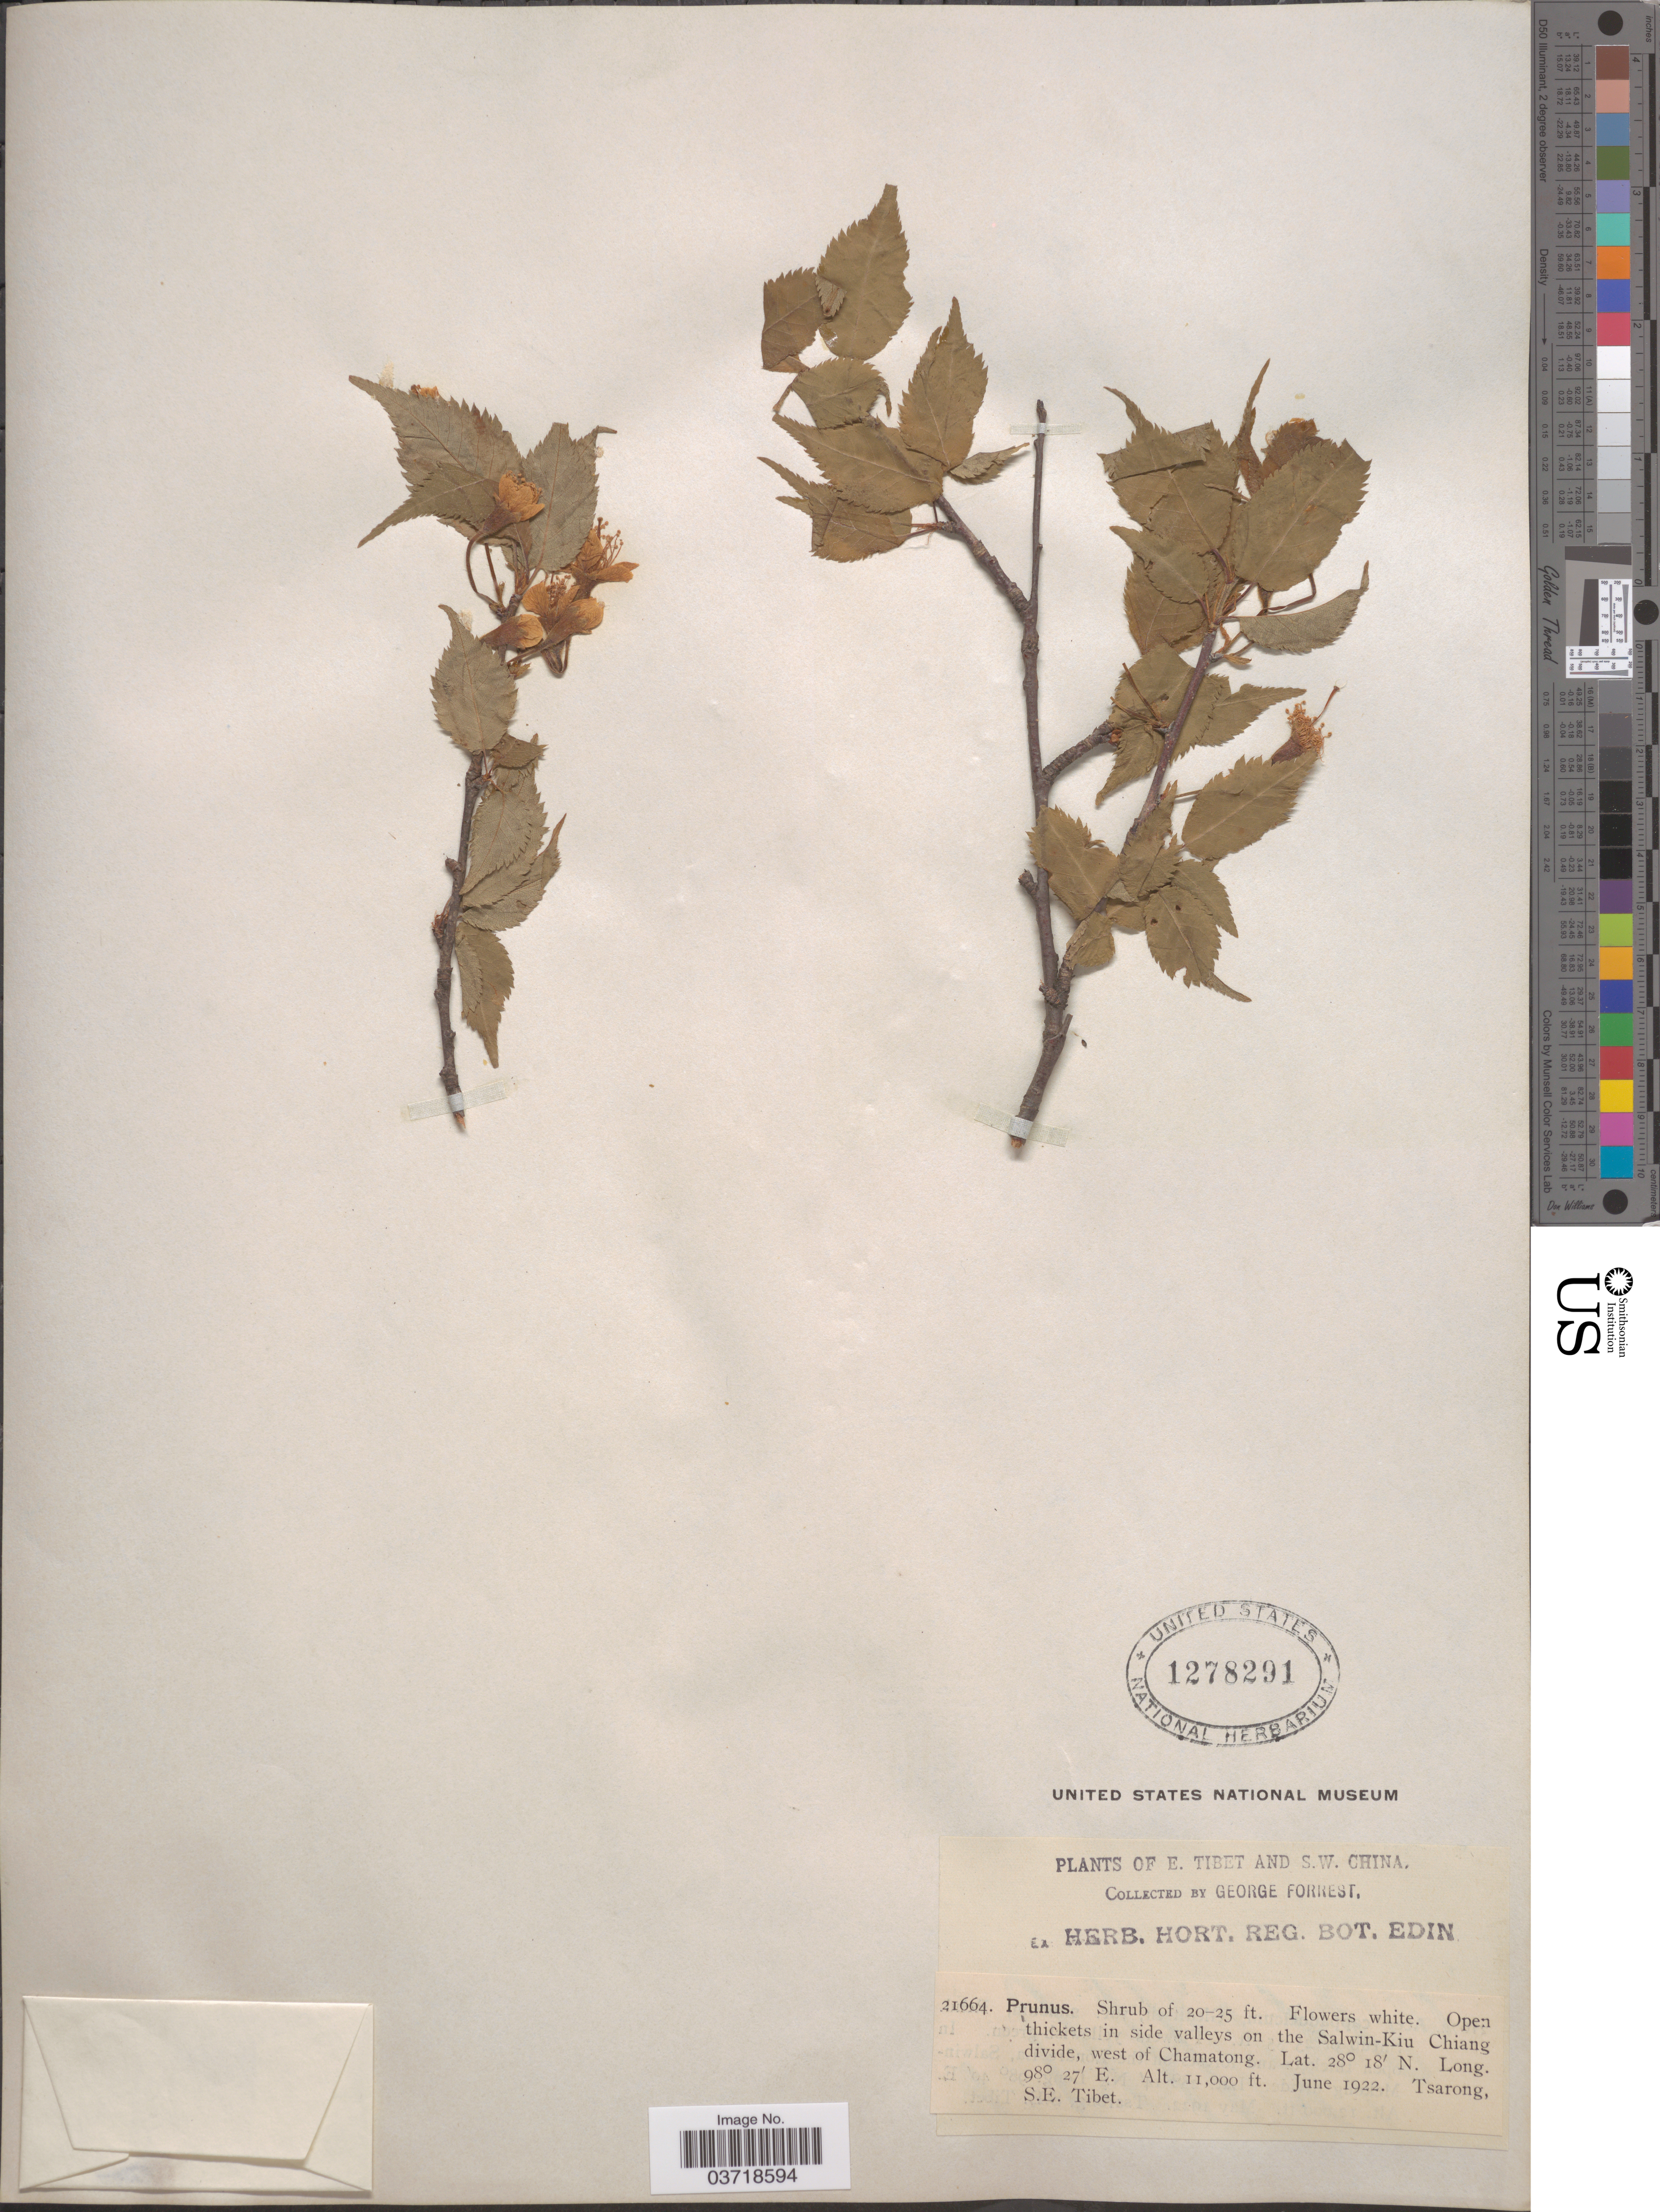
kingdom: Plantae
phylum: Tracheophyta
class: Magnoliopsida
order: Rosales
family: Rosaceae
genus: Prunus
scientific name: Prunus sp.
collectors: G. Forrest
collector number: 21664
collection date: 1922-06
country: China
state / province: Xizang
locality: S.W. China. On the Salwin-Kiu Chiang divide, west of Chamatong. Tsarong, S.E. Tibet.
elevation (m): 3353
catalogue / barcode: US 1278291